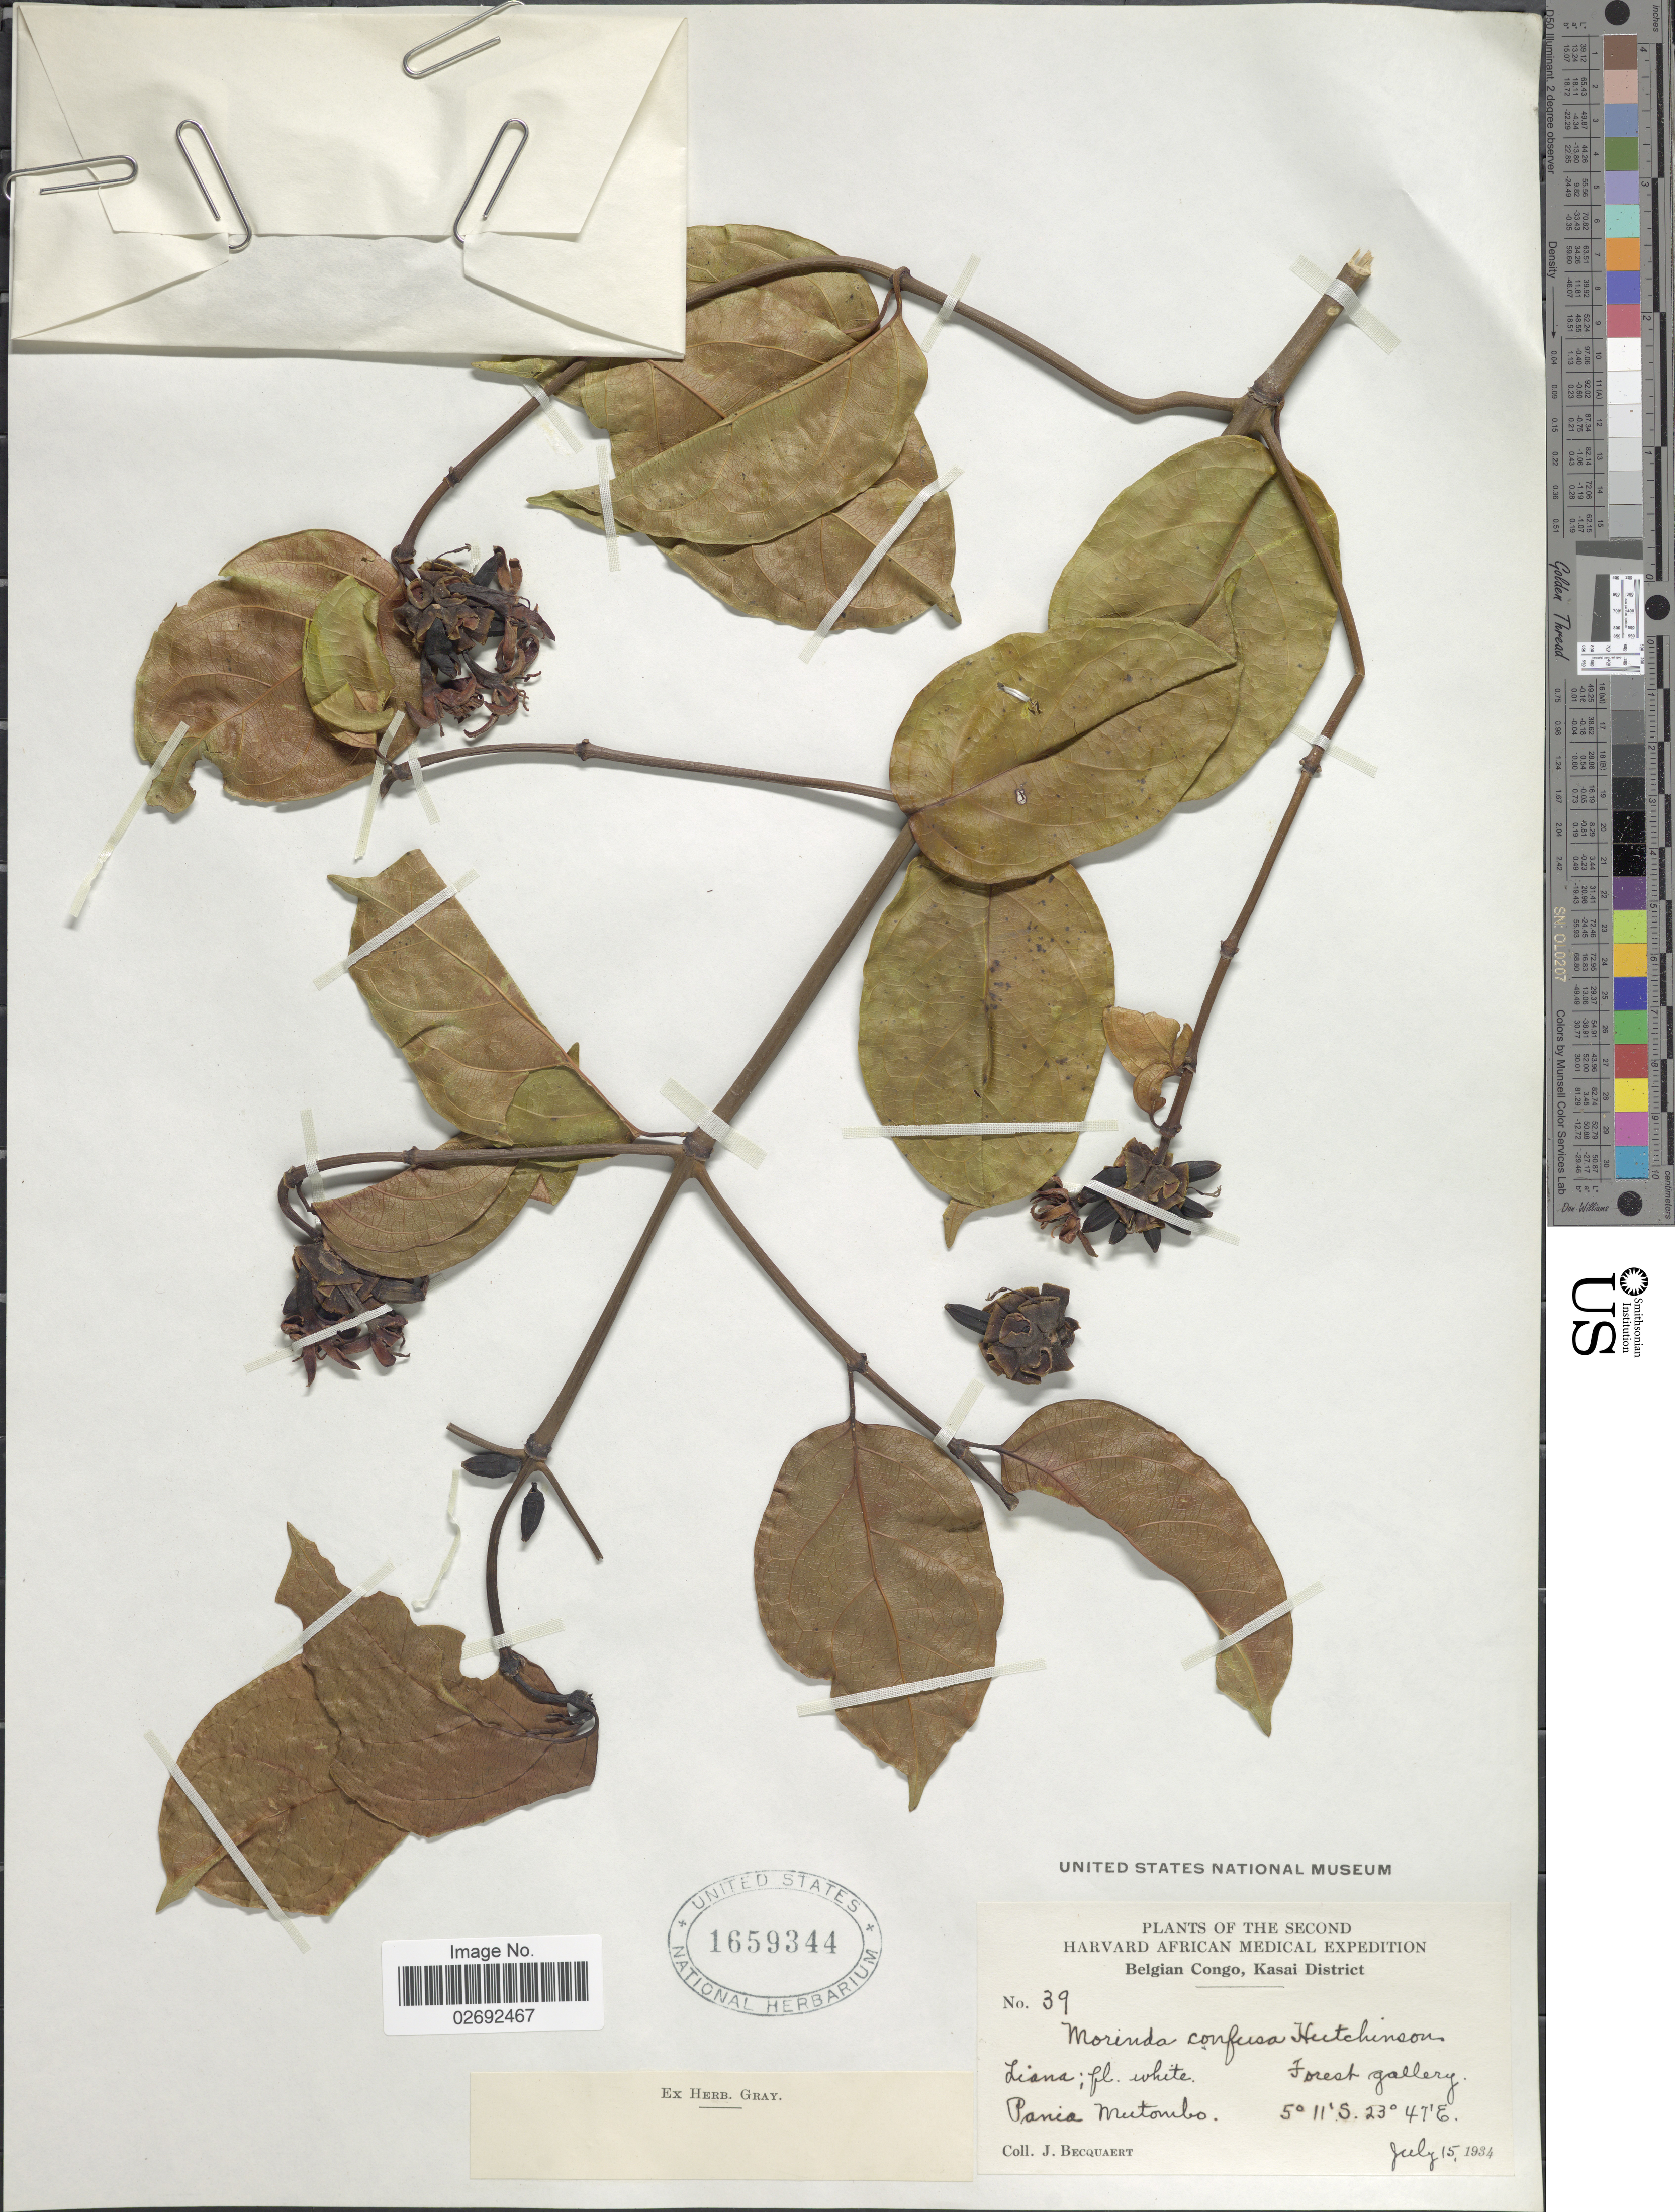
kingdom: Plantae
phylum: Tracheophyta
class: Magnoliopsida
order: Gentianales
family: Rubiaceae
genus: Morinda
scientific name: Morinda morindoides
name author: (Baker) Milne-Redh.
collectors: J. Becquaert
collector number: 39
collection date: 1934-07-15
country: Congo, Democratic Republic of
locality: Belgian Congo. Kasai District. Pania Mutombo.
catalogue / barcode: US 1659344